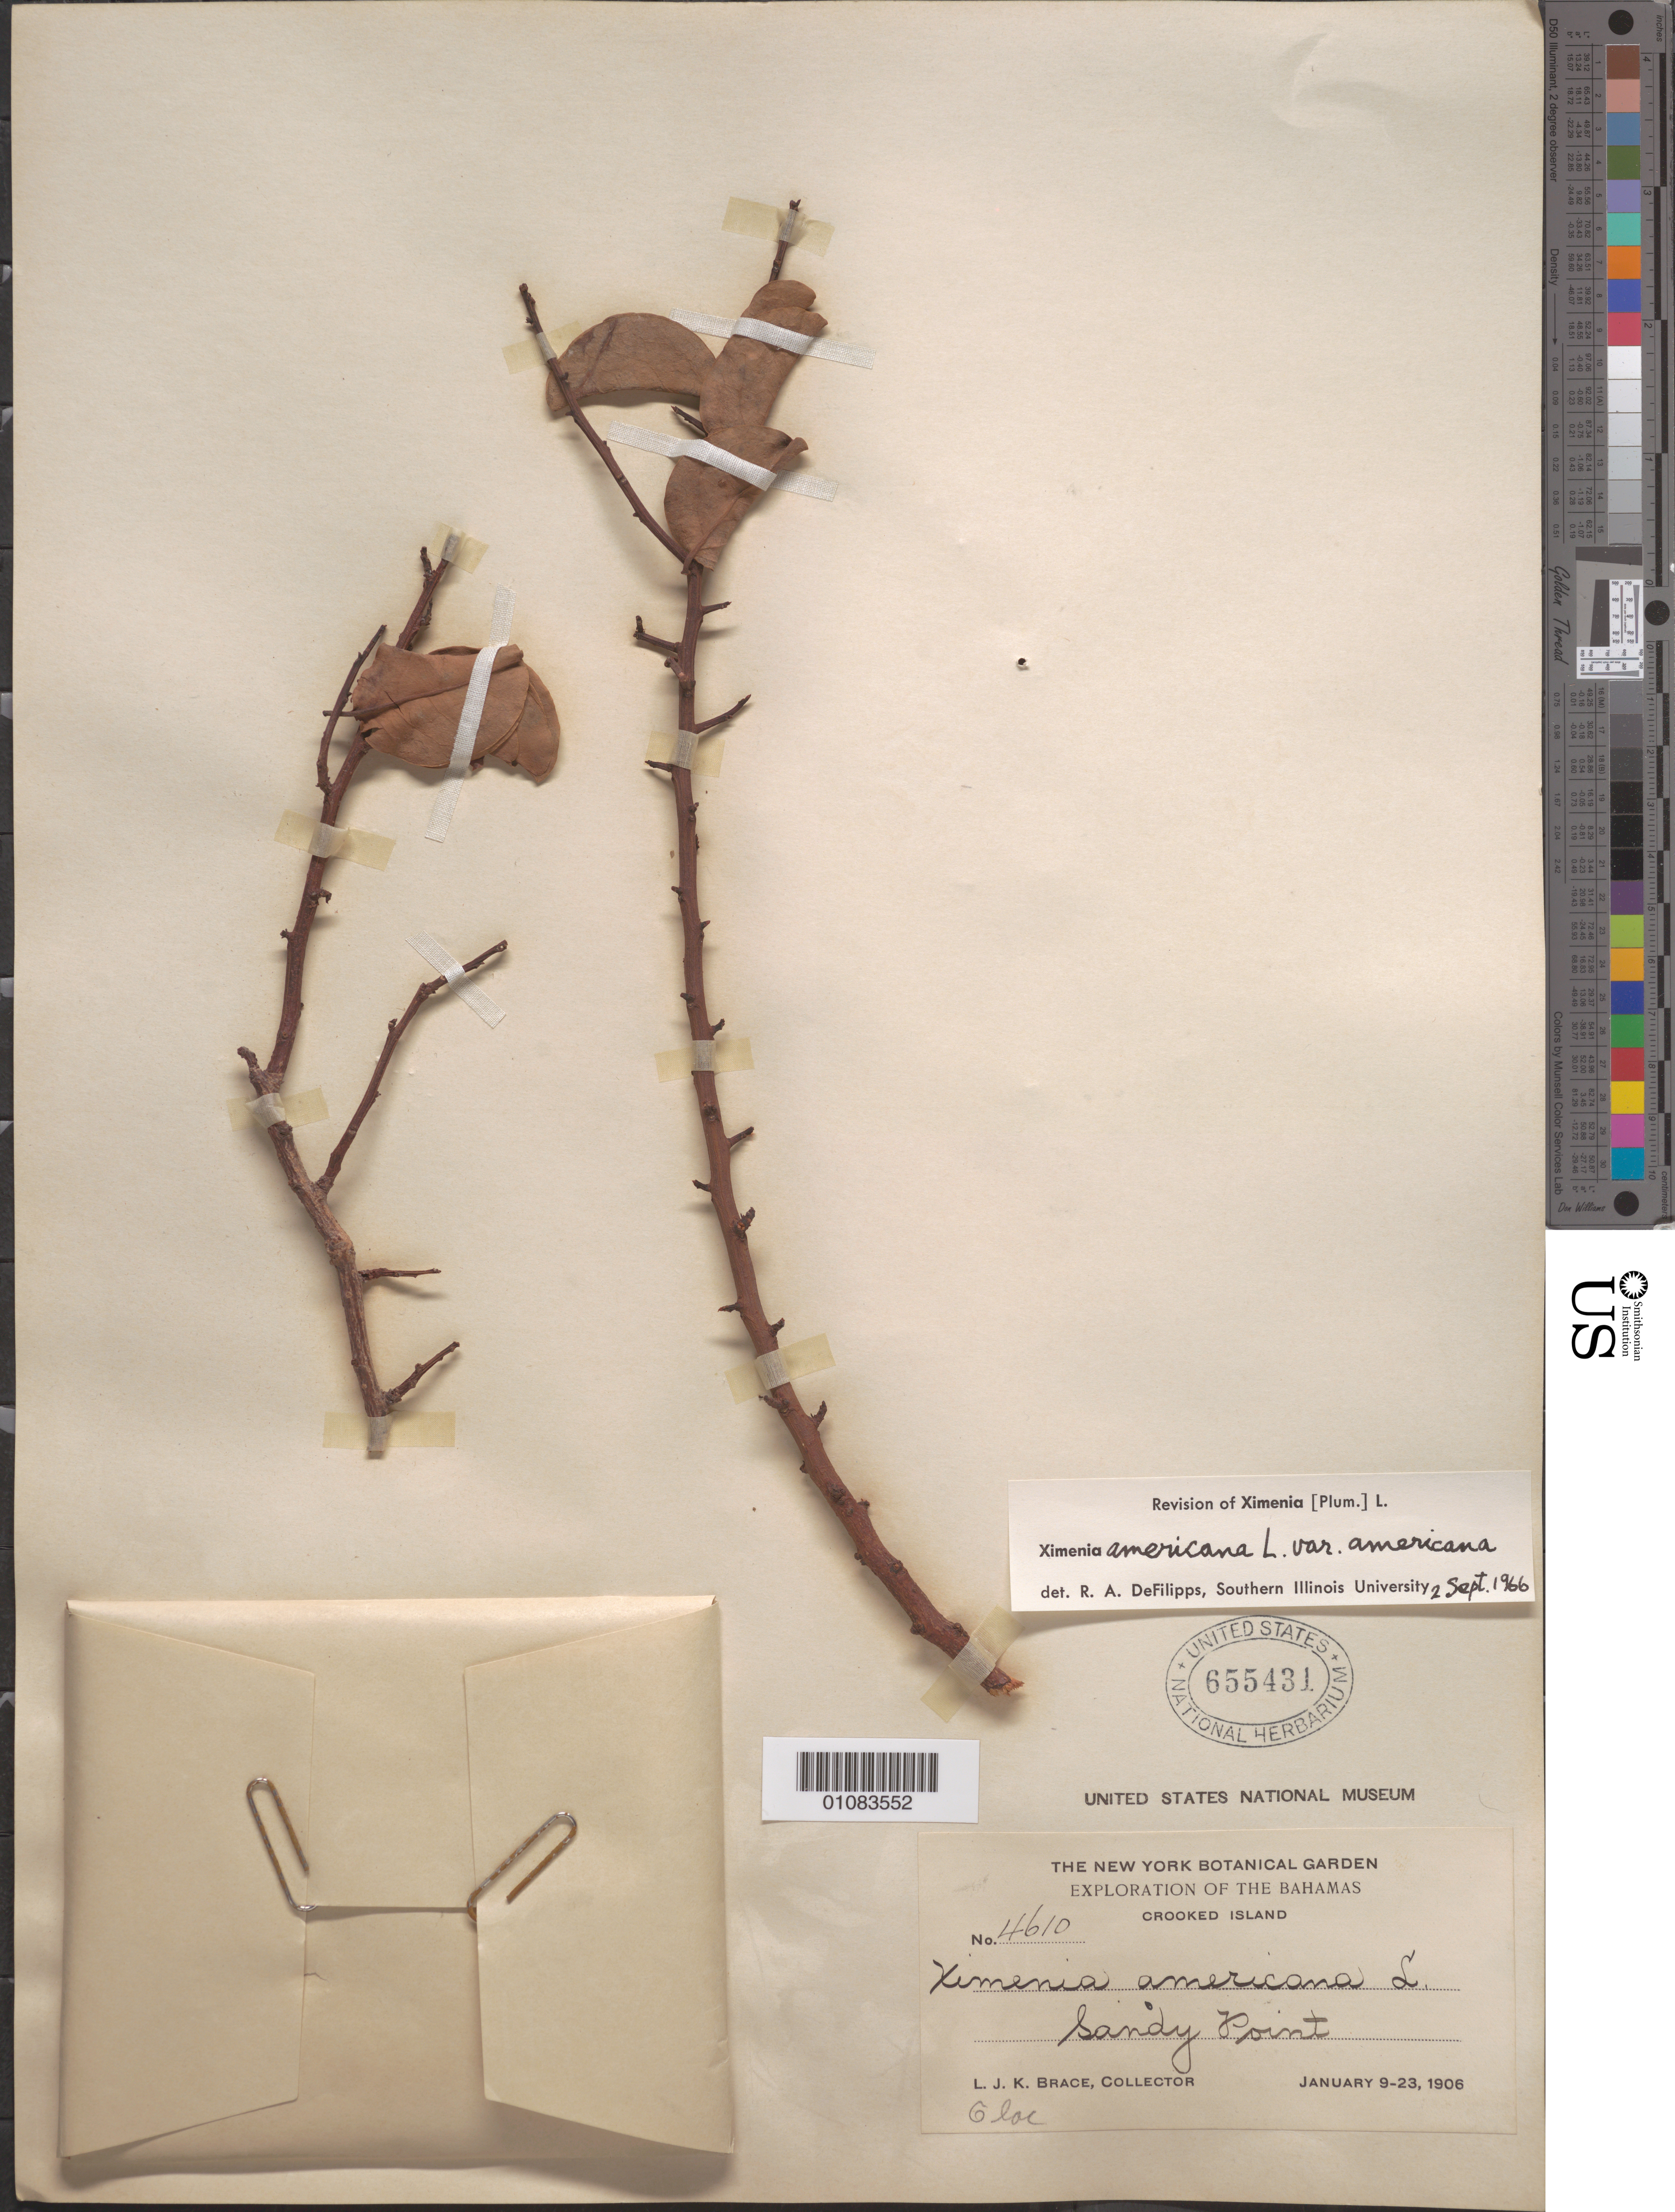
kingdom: Plantae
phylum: Tracheophyta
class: Magnoliopsida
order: Santalales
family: Ximeniaceae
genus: Ximenia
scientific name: Ximenia americana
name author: L.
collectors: L. J. K. Brace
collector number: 4610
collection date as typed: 09 Jan 1906 to 23 Jan 1906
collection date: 1906-01-09/1906-01-23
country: Bahamas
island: Crooked I.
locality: Sandy Point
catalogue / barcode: US 655431